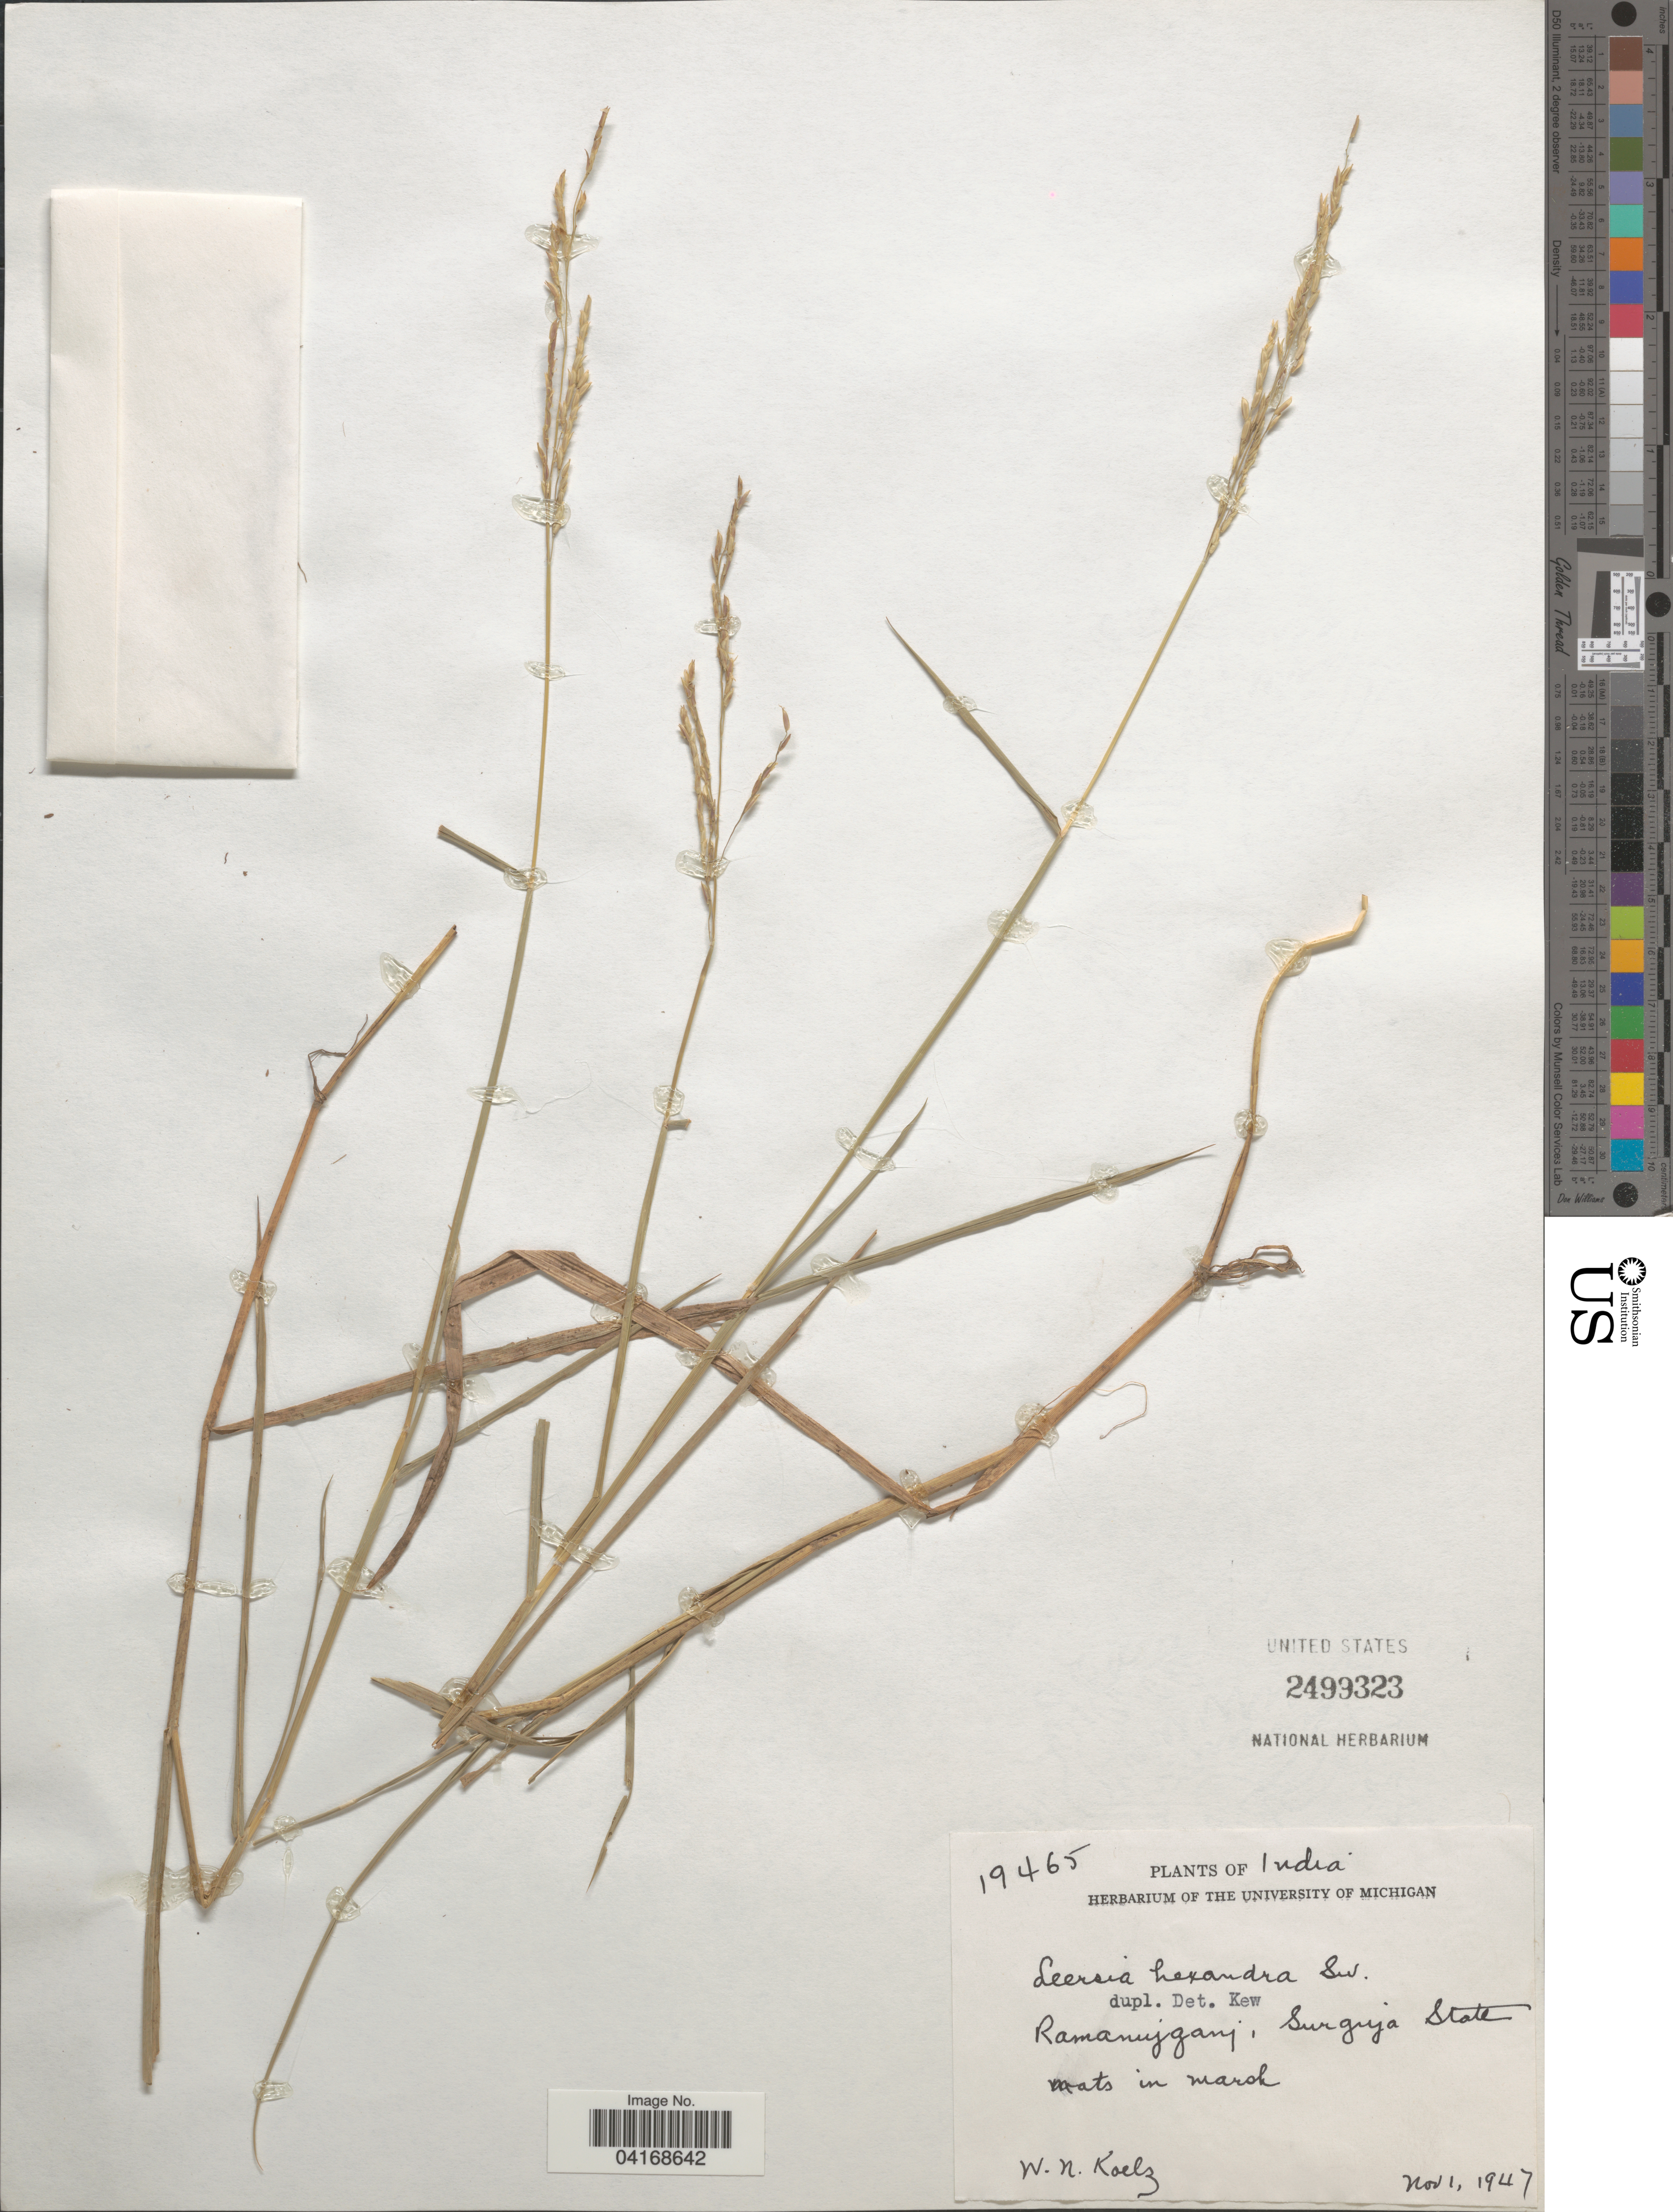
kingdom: Plantae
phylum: Tracheophyta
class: Liliopsida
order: Poales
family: Poaceae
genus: Leersia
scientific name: Leersia hexandra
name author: Sw.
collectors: W. N. Koelz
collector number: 19465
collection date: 1947-11-01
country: India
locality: Ramanujganj, Surguja State.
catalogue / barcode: US 2499323